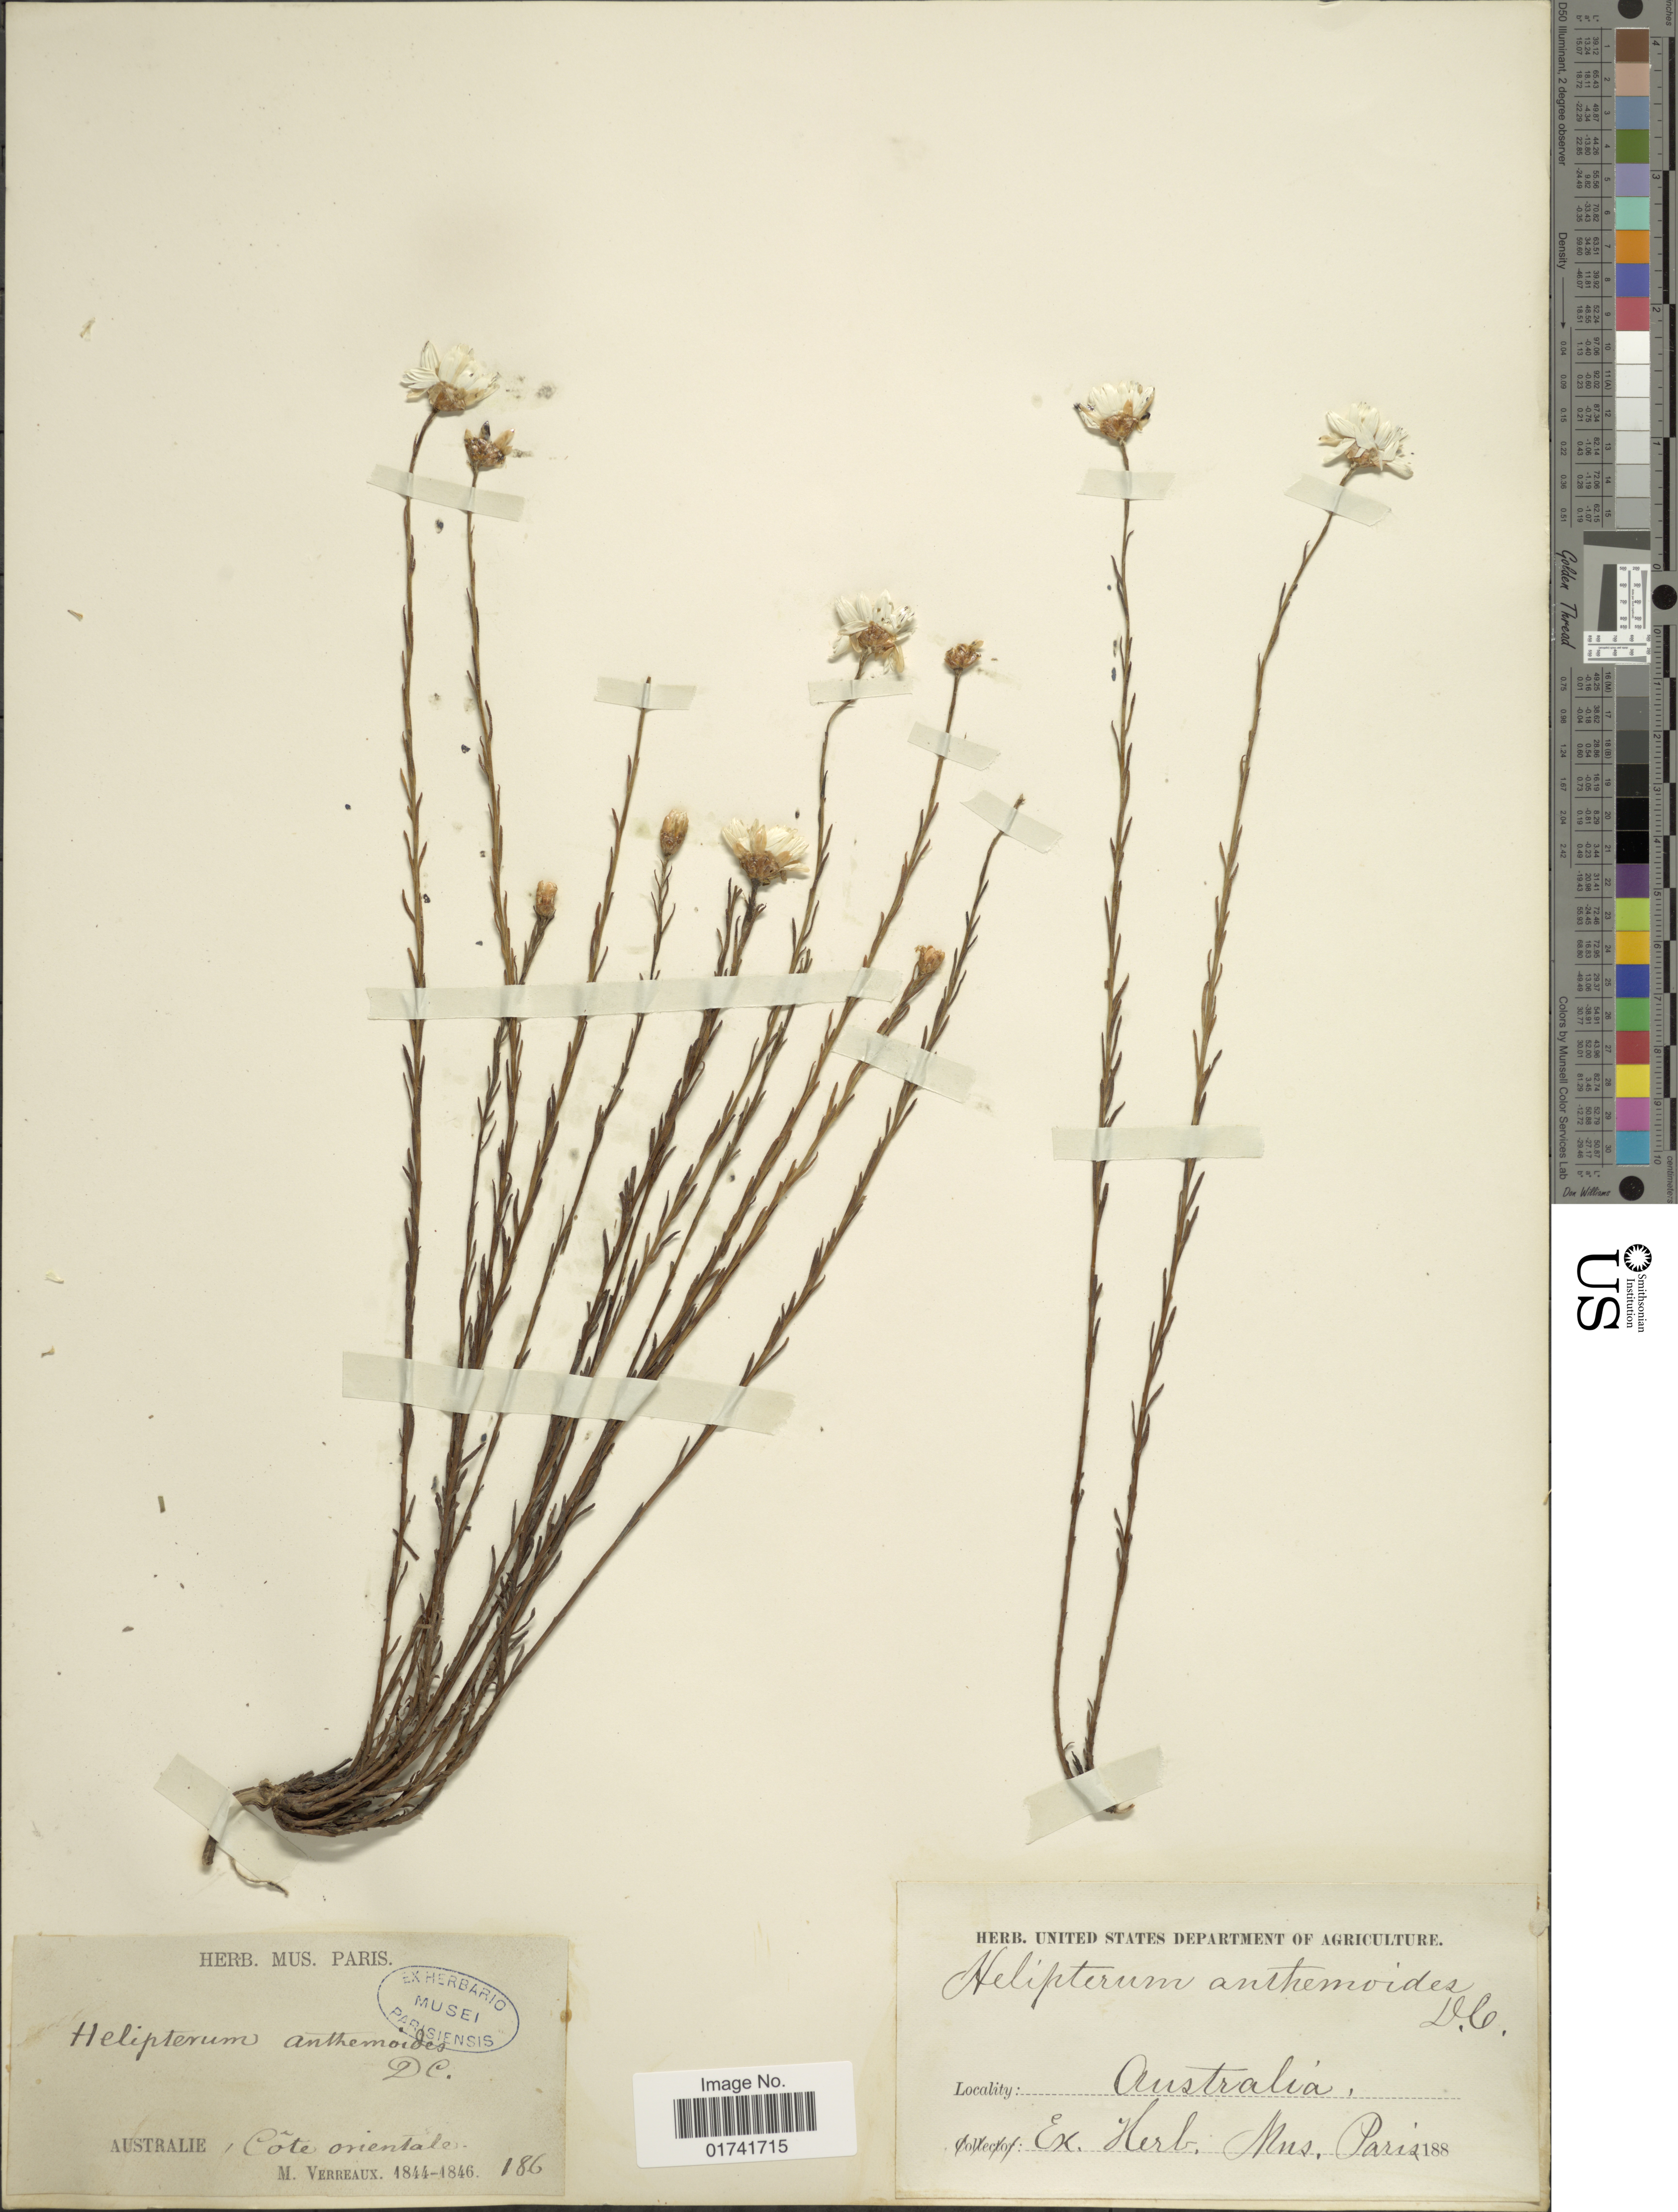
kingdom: Plantae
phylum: Tracheophyta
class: Magnoliopsida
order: Asterales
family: Asteraceae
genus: Rhodanthe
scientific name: Rhodanthe anthemoides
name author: (Sieber ex Spreng.) Paul G. Wilson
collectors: M. Verreaux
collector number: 186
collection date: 1844/1846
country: Australia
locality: Côte orientales.